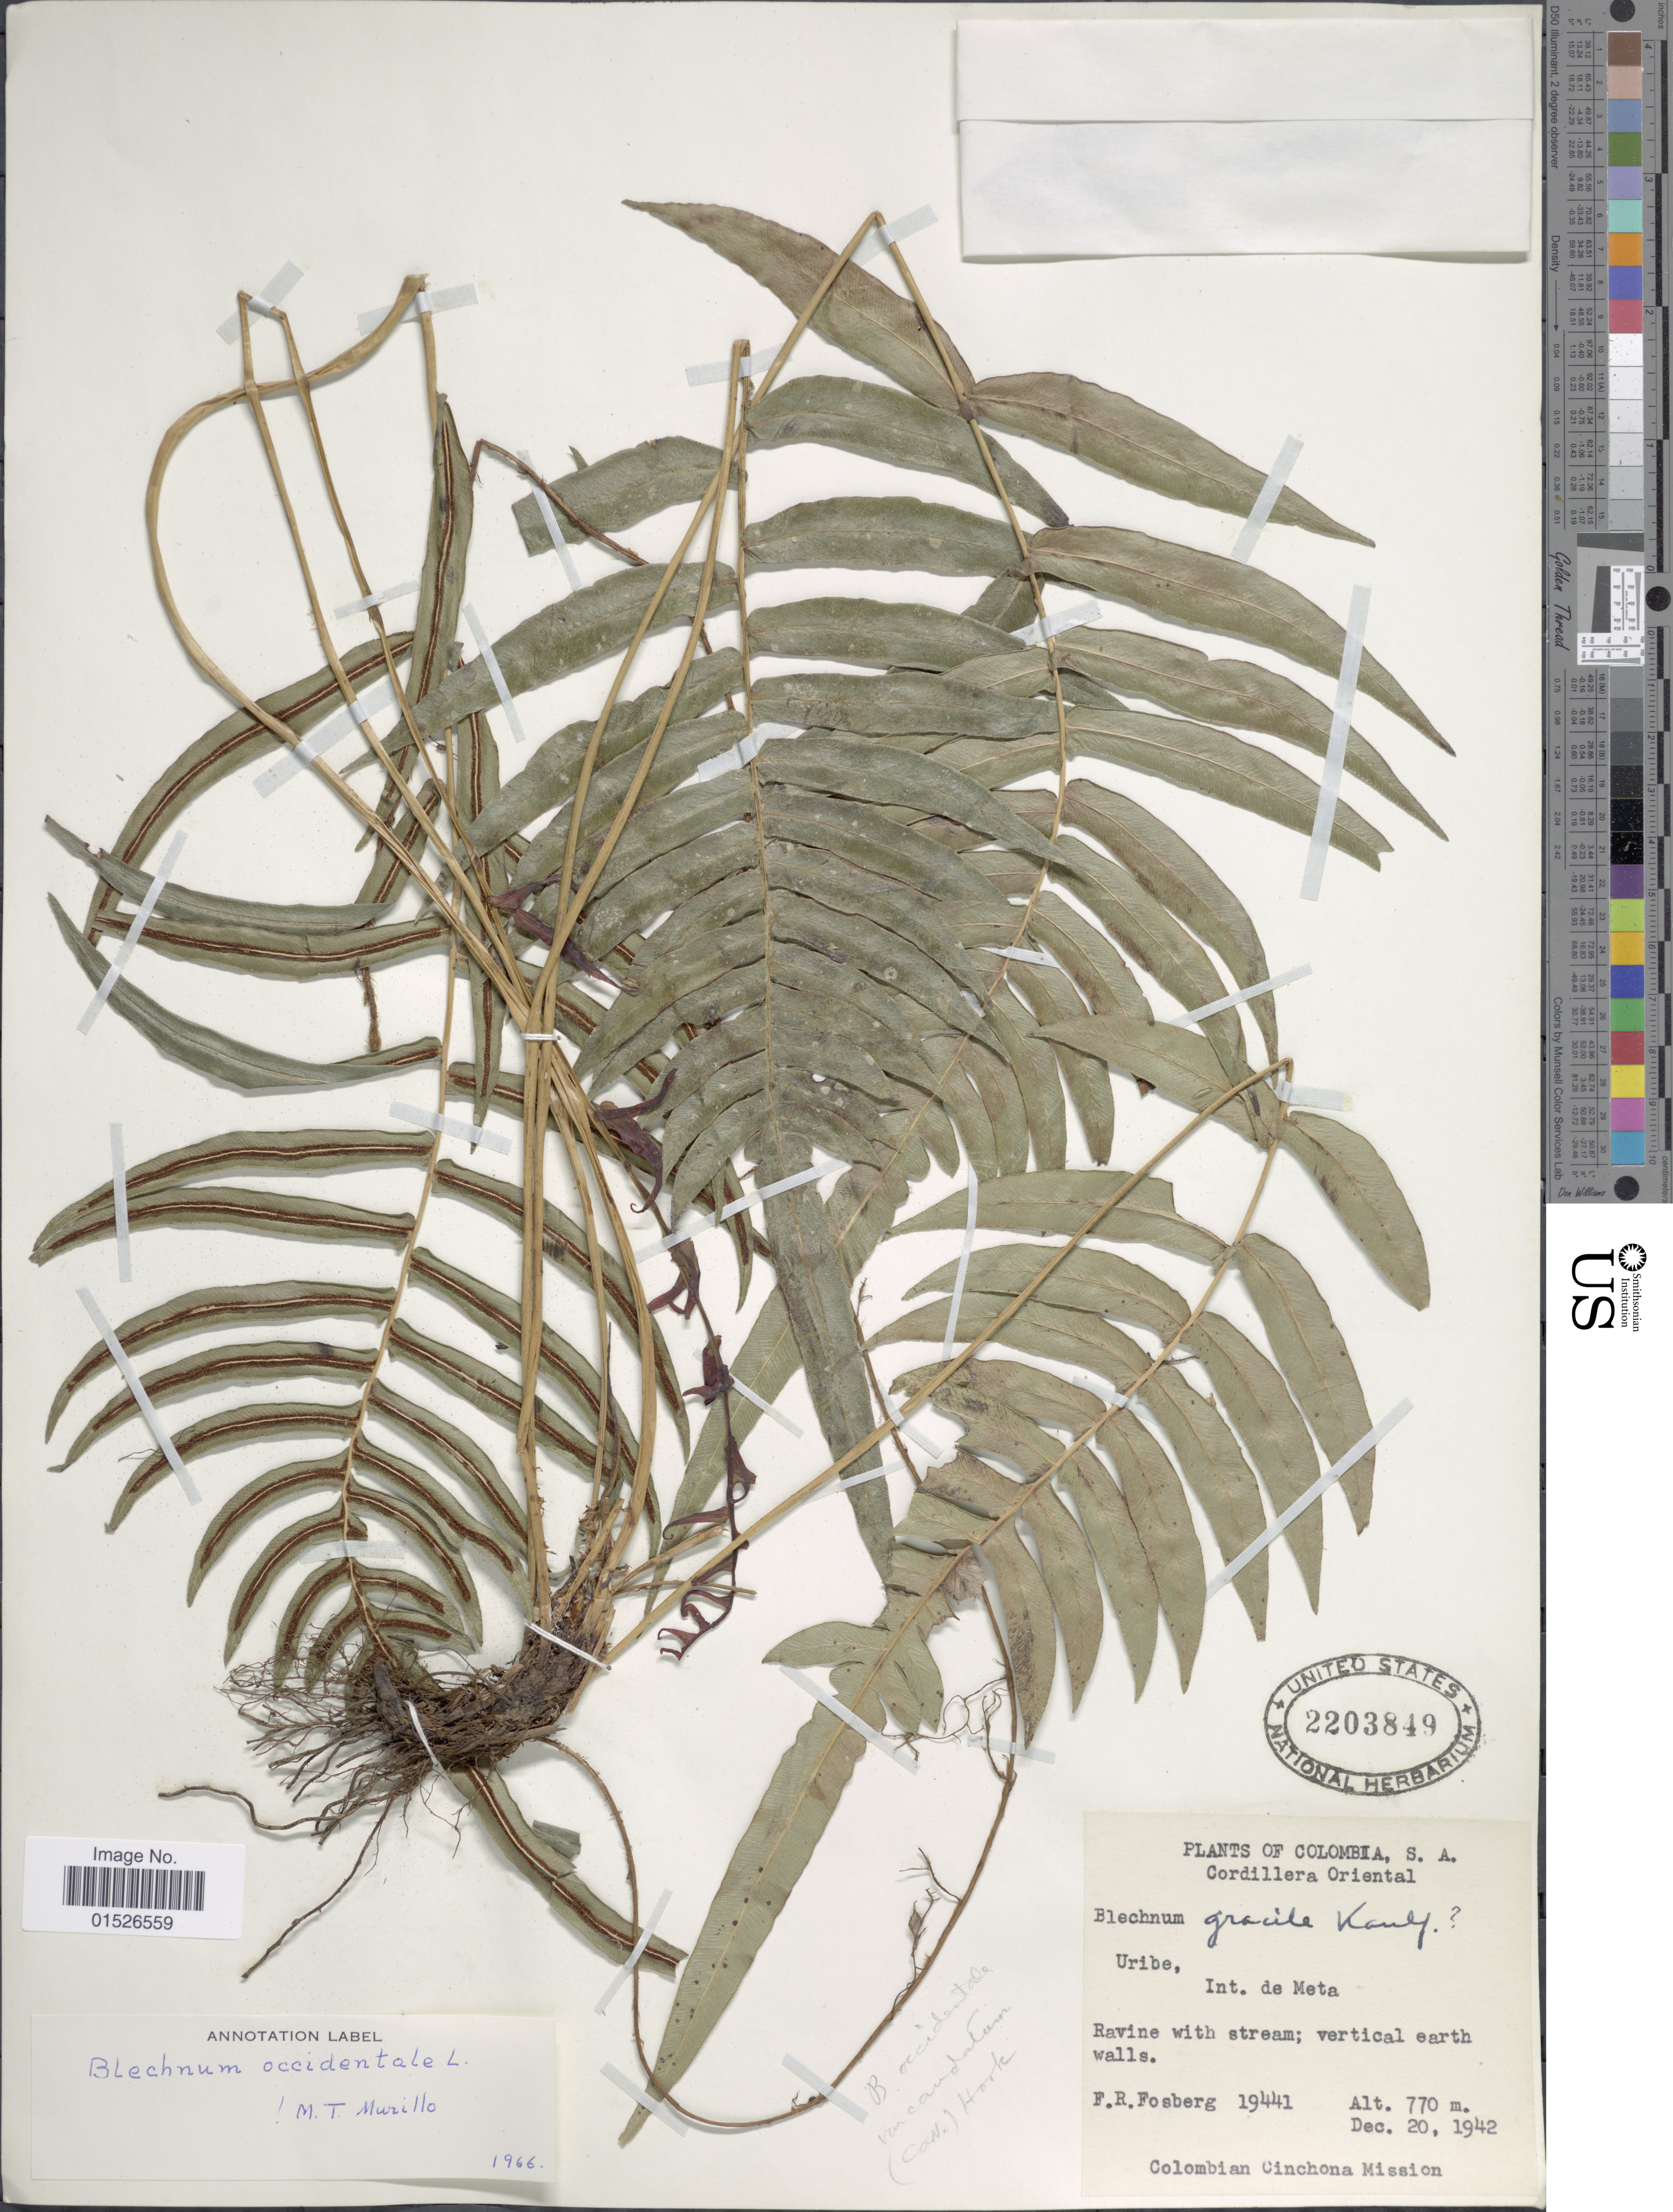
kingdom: Plantae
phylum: Tracheophyta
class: Polypodiopsida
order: Polypodiales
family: Blechnaceae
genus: Blechnum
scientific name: Blechnum occidentale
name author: L.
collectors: F. R. Fosberg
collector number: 19441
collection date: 1942-12-20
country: Colombia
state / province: Meta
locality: Cordillera Oriental, Uribe, Int. de Meta.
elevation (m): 770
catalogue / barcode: US 2203849